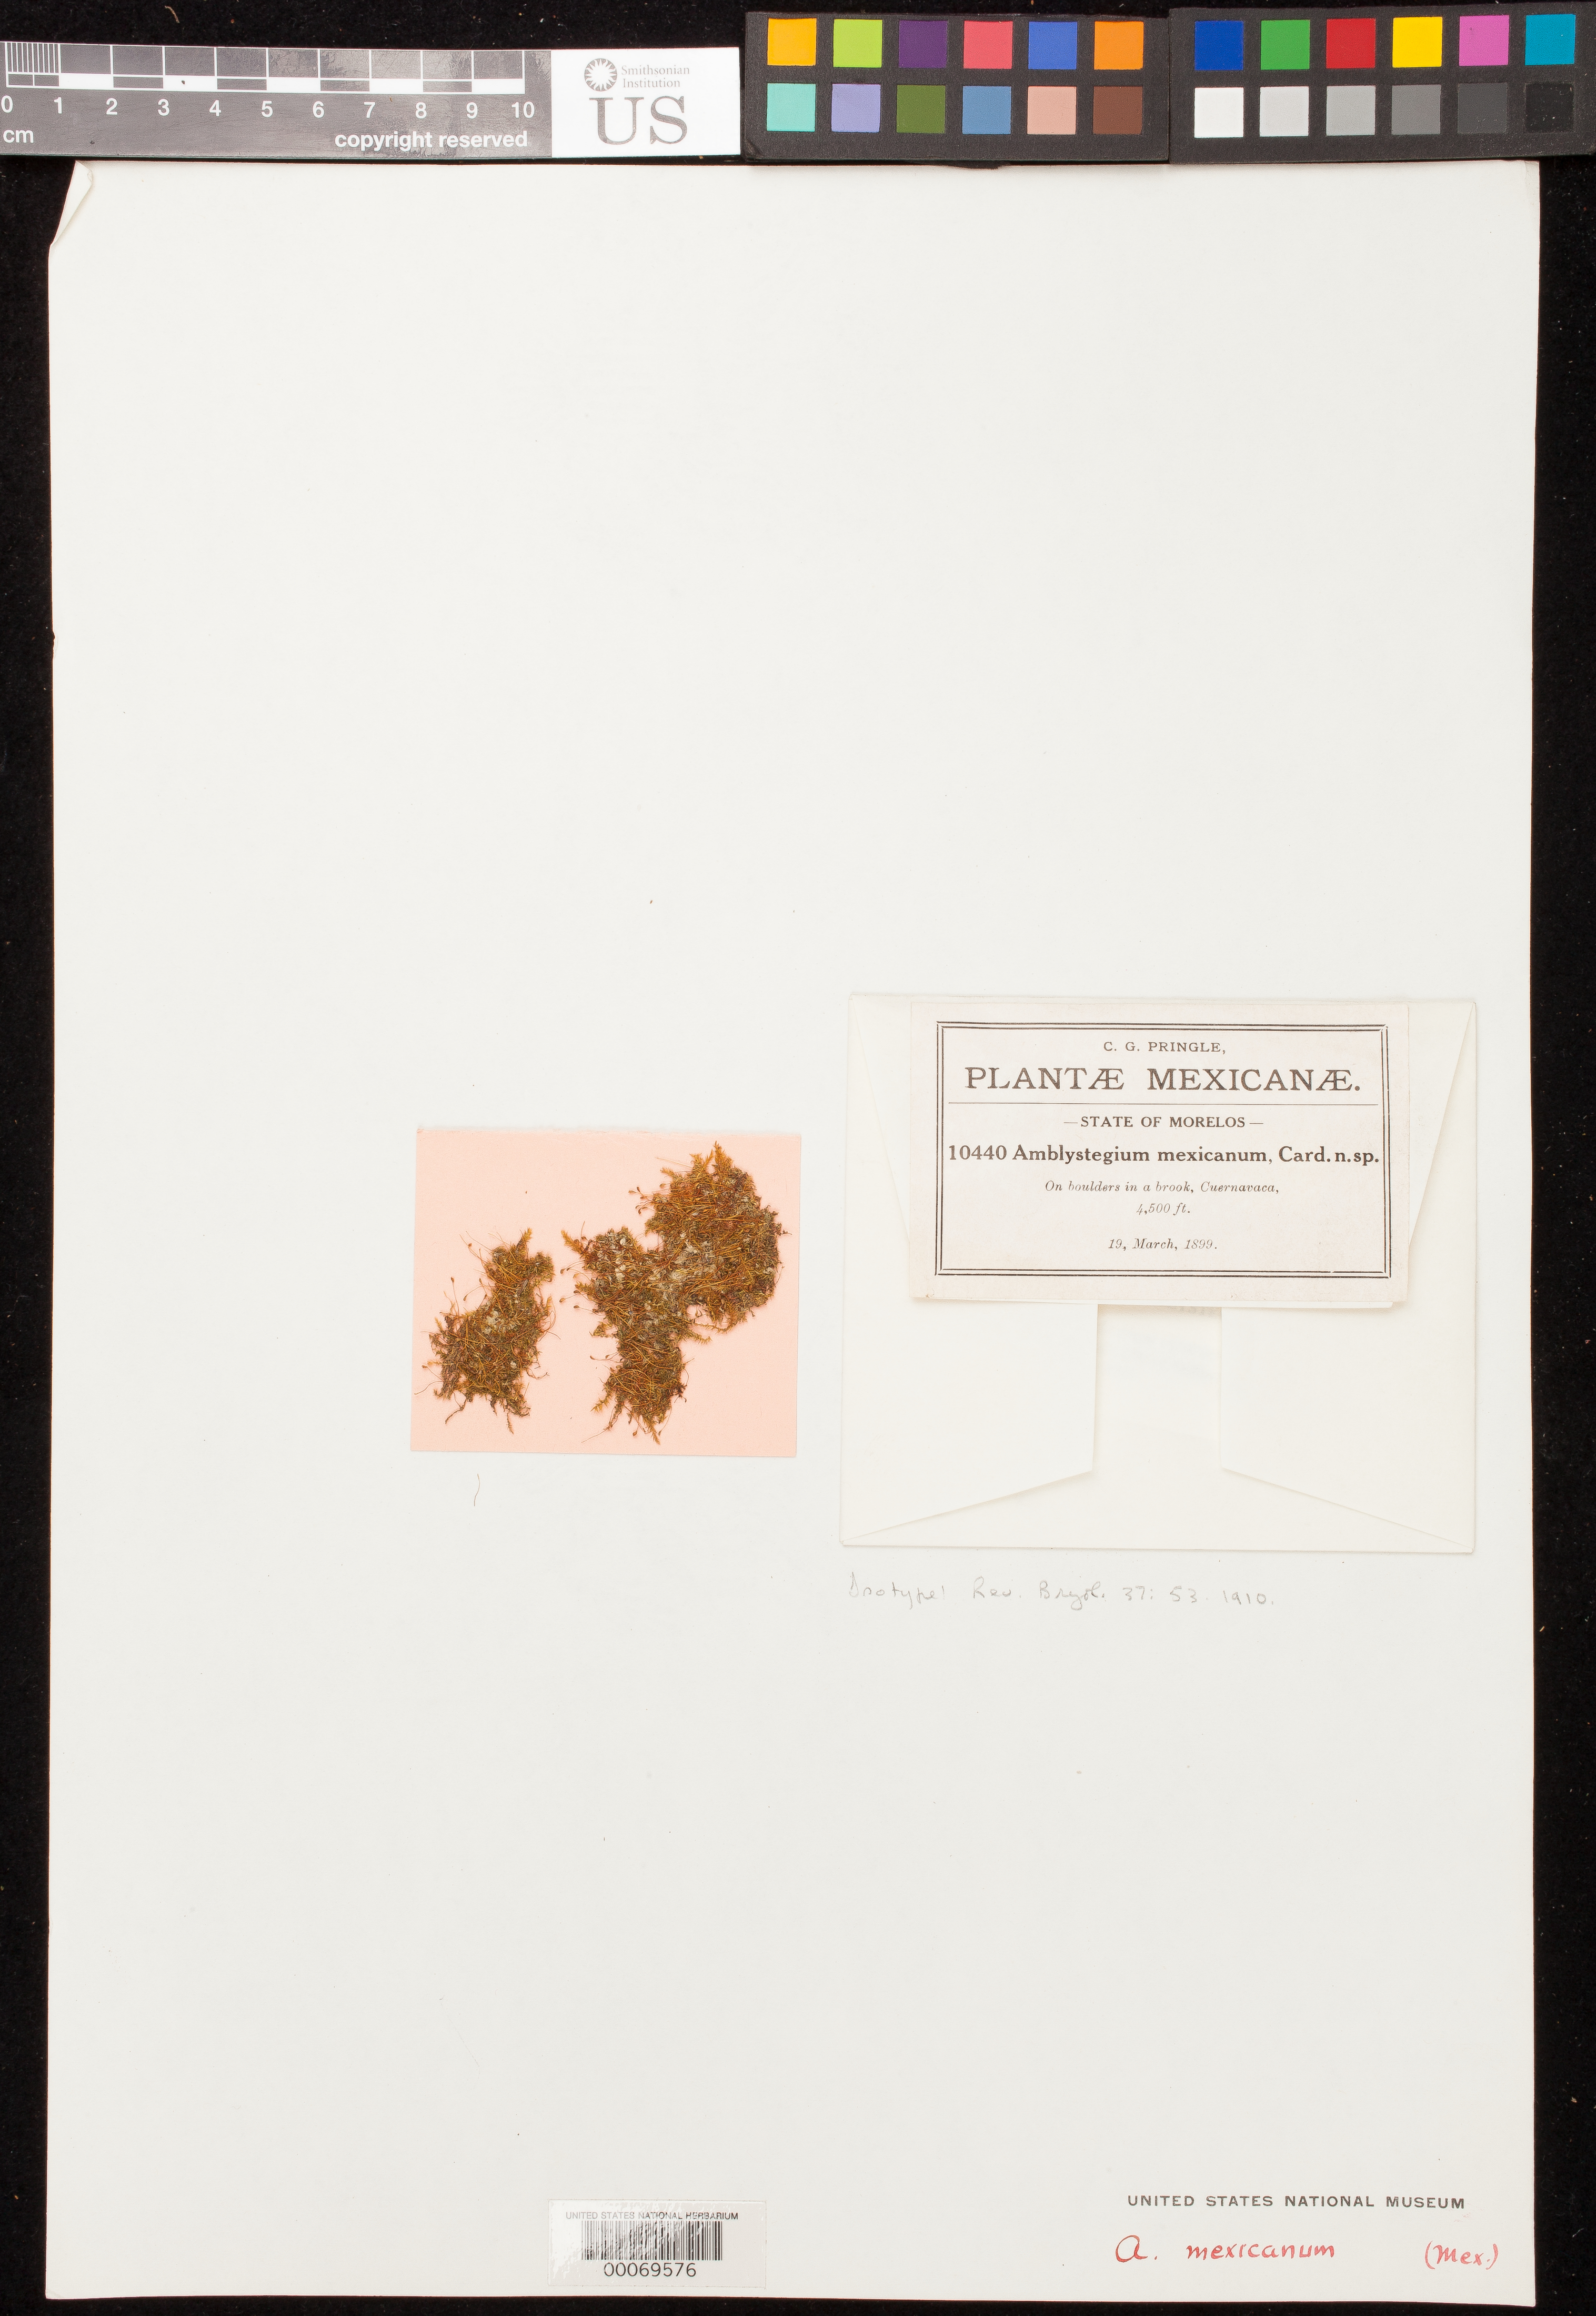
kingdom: Plantae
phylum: Bryophyta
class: Bryopsida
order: Hypnales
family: Amblystegiaceae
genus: Amblystegium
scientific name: Amblystegium mexicanum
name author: Cardot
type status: Isotype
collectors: C. G. Pringle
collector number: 10440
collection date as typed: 19 Mar 1899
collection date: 1899-03-19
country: Mexico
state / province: Morelos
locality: Cuernavaca.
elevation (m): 1372